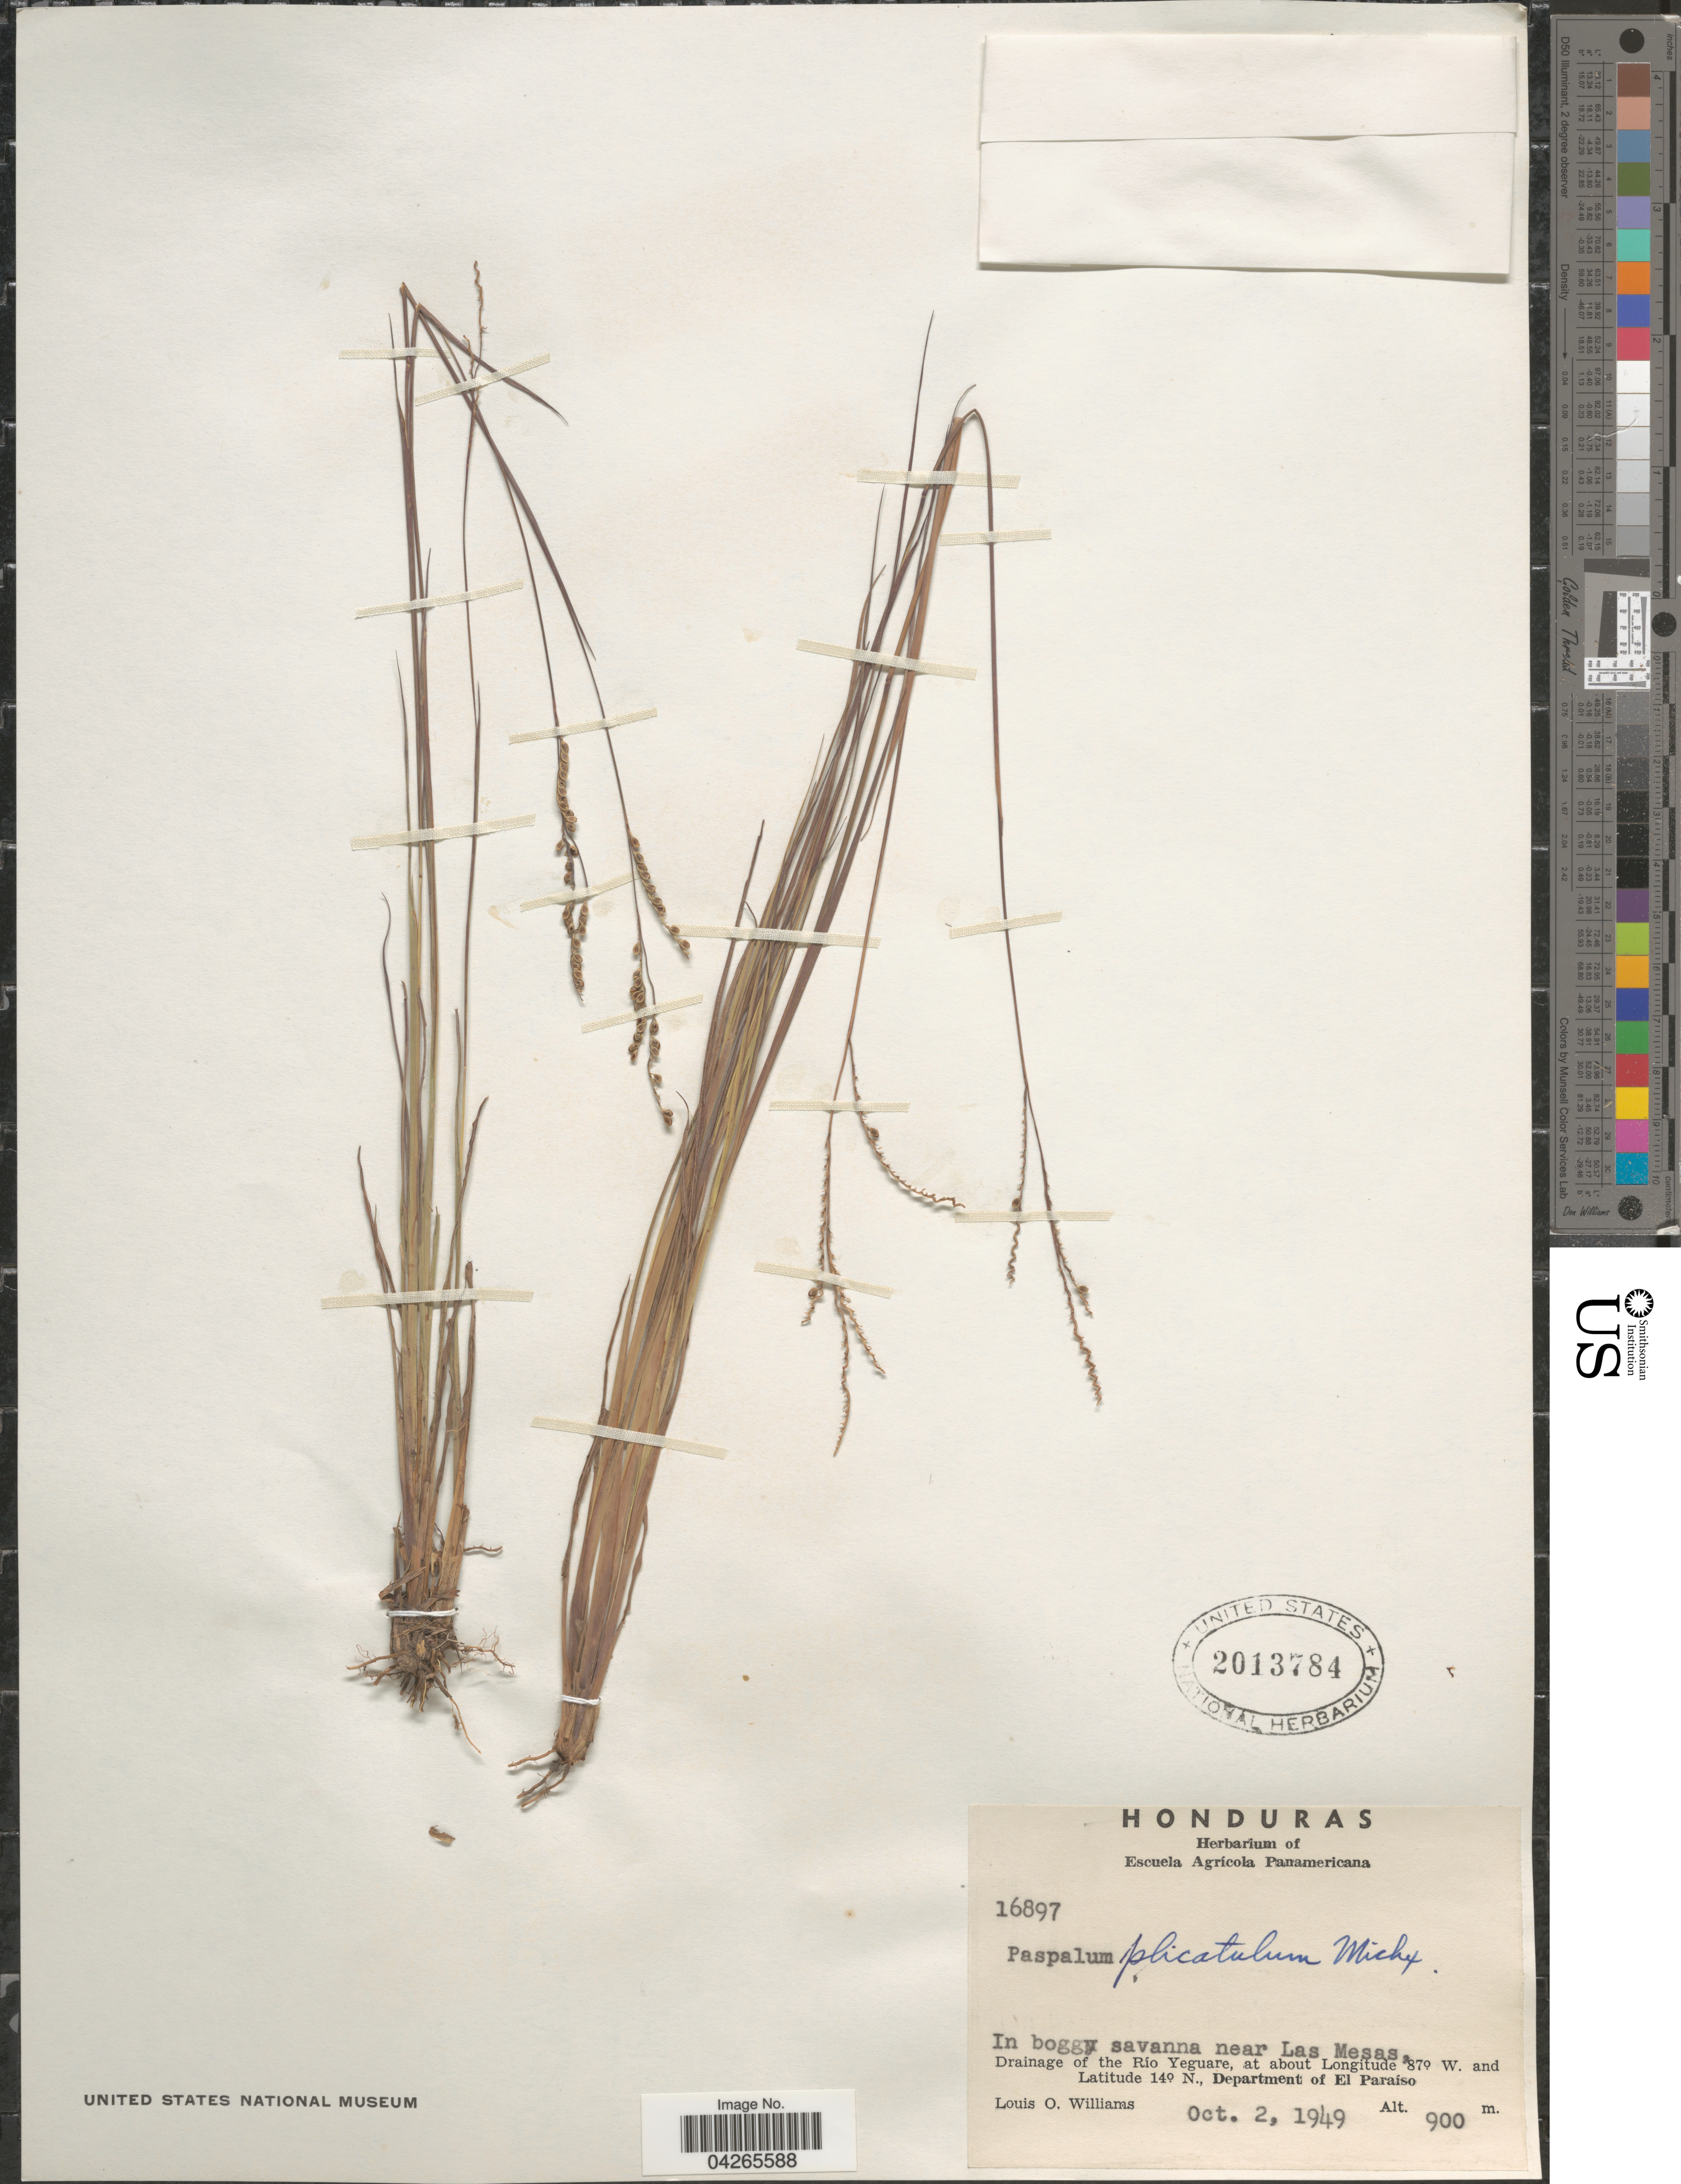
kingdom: Plantae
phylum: Tracheophyta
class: Liliopsida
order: Poales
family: Poaceae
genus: Paspalum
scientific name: Paspalum plicatulum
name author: Michx.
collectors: L. O. Williams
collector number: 16897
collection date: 1949-10-02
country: Honduras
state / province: El Paraiso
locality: In boggy savanna near Las Mesas. Drainage of the Río Yeguare, Department of El Paraíso.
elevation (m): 900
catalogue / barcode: US 2013784